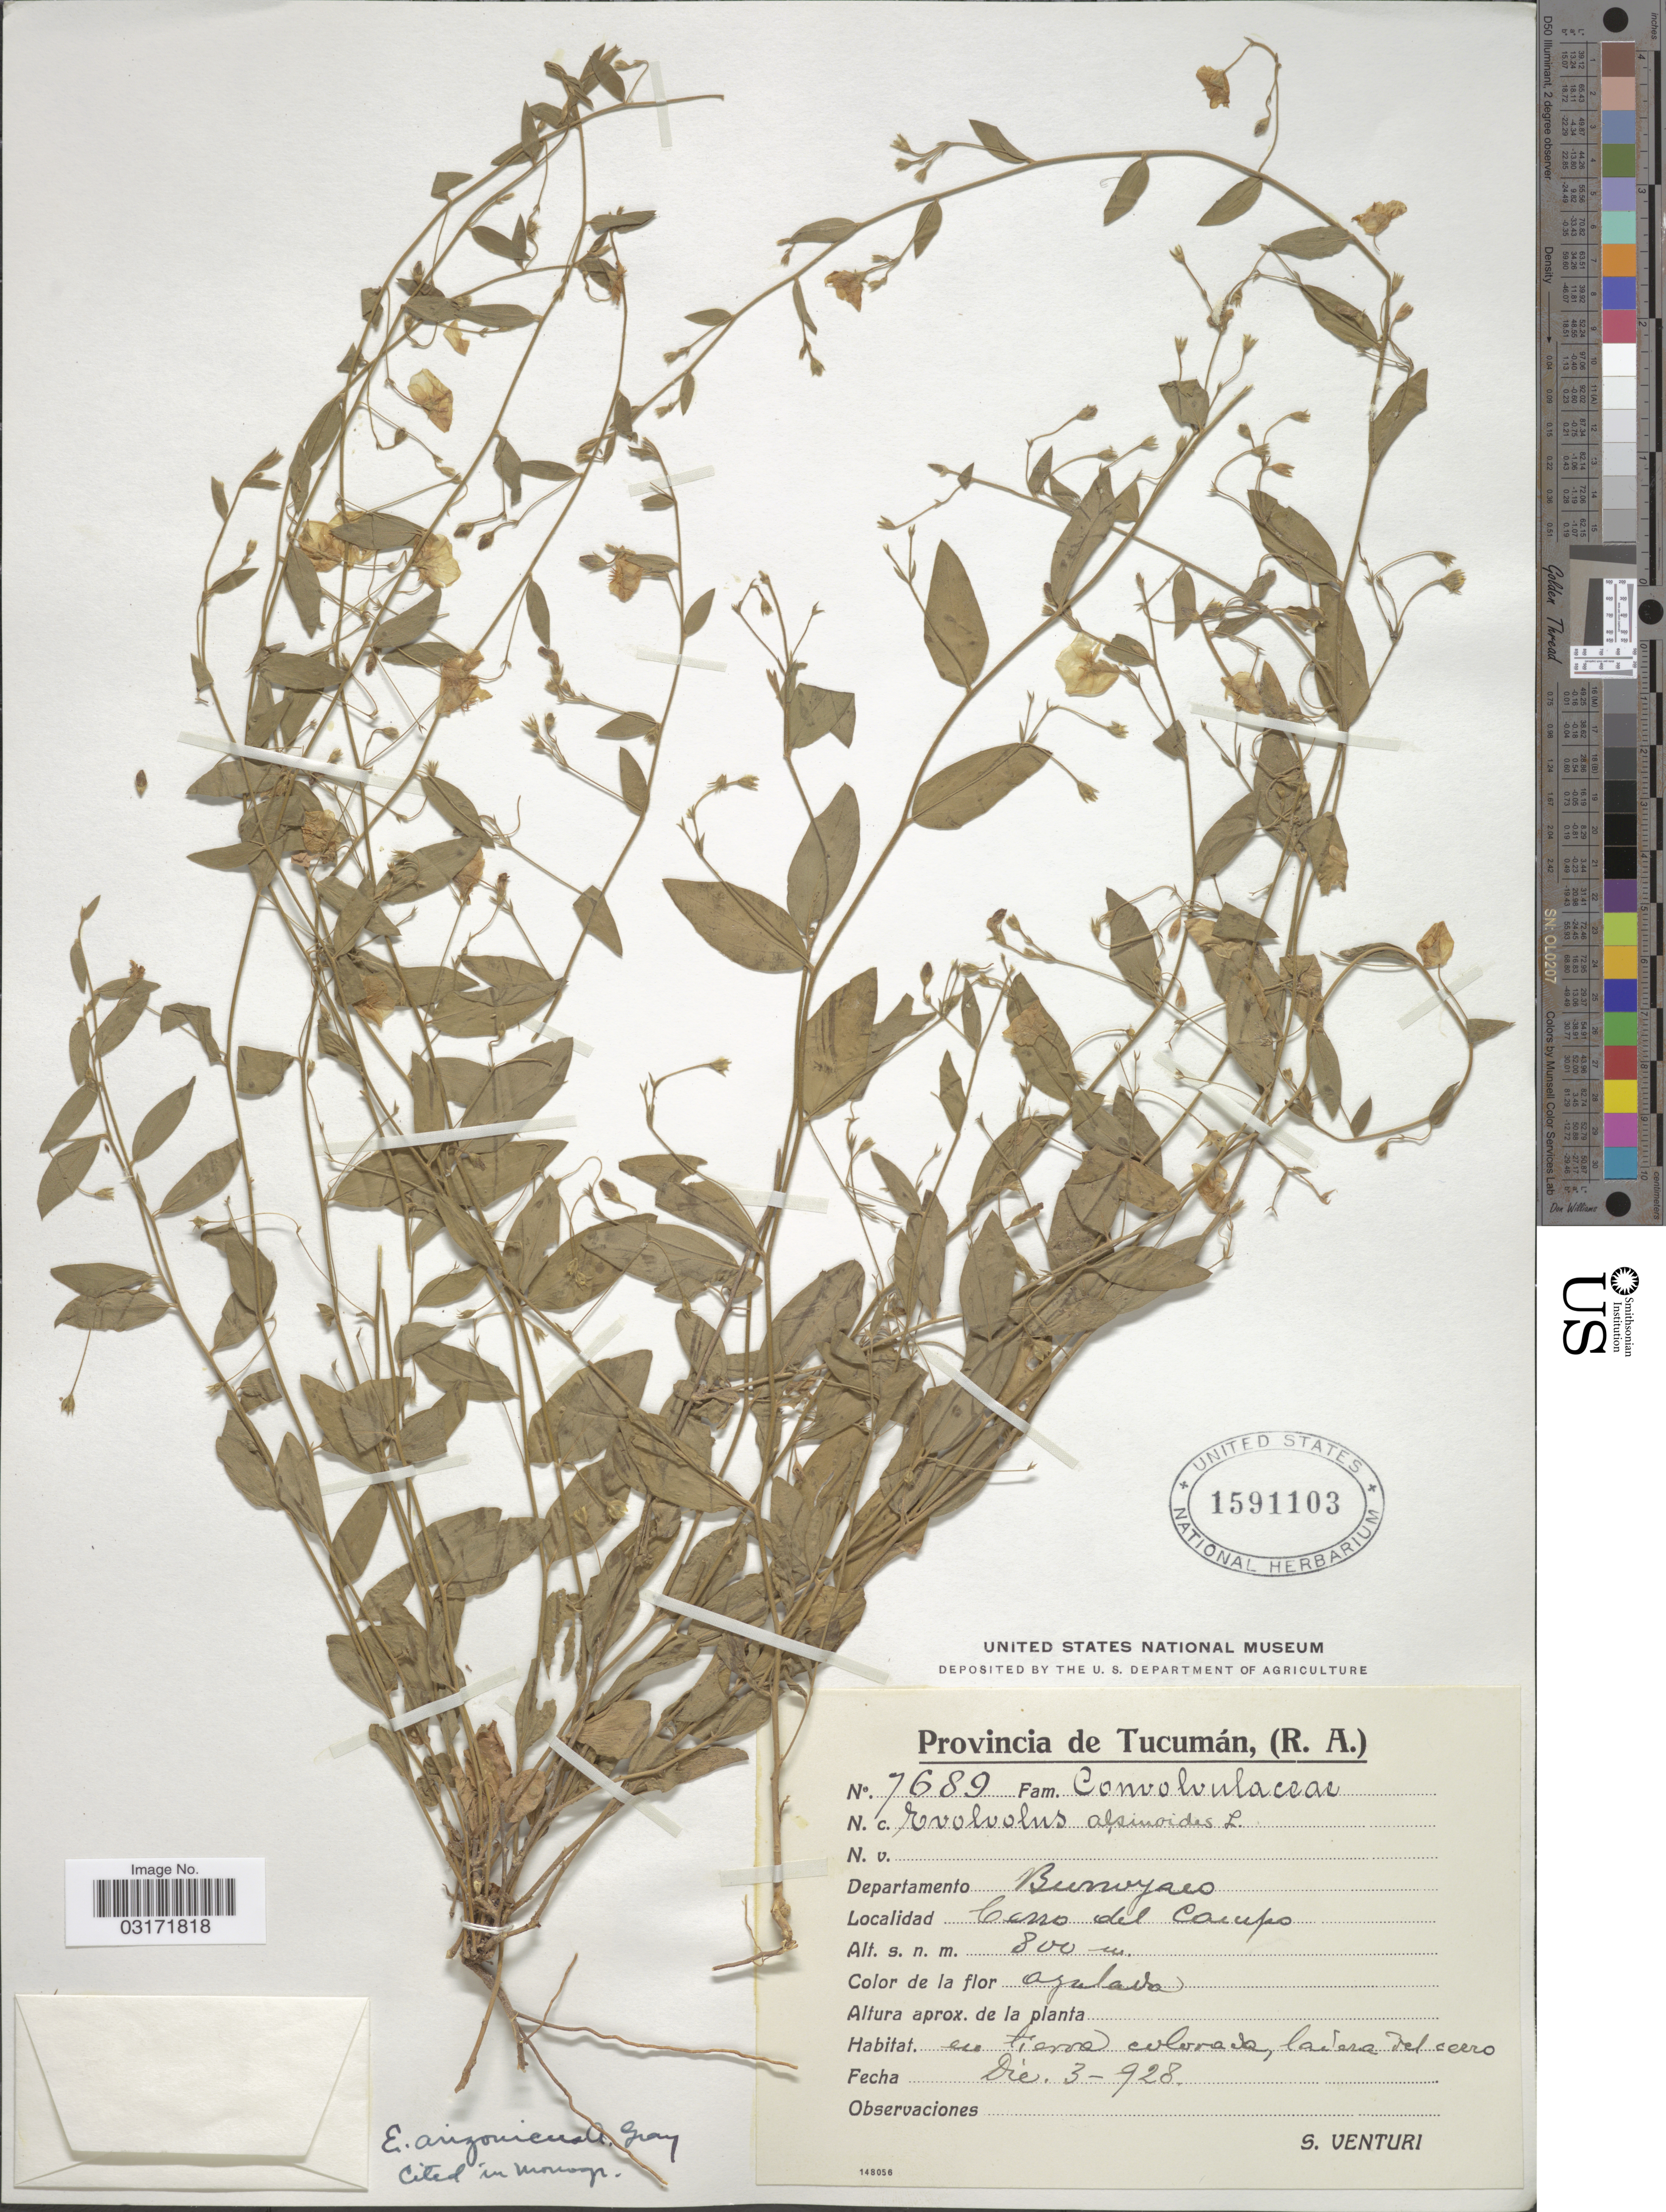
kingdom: Plantae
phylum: Tracheophyta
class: Magnoliopsida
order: Solanales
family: Convolvulaceae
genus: Evolvulus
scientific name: Evolvulus arizonicus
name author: A. Gray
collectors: S. Venturi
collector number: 7689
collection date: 1928-12-03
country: Argentina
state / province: Tucuman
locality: Departamento Burruyacu, Cerro del Campo.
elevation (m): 800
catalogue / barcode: US 1591103